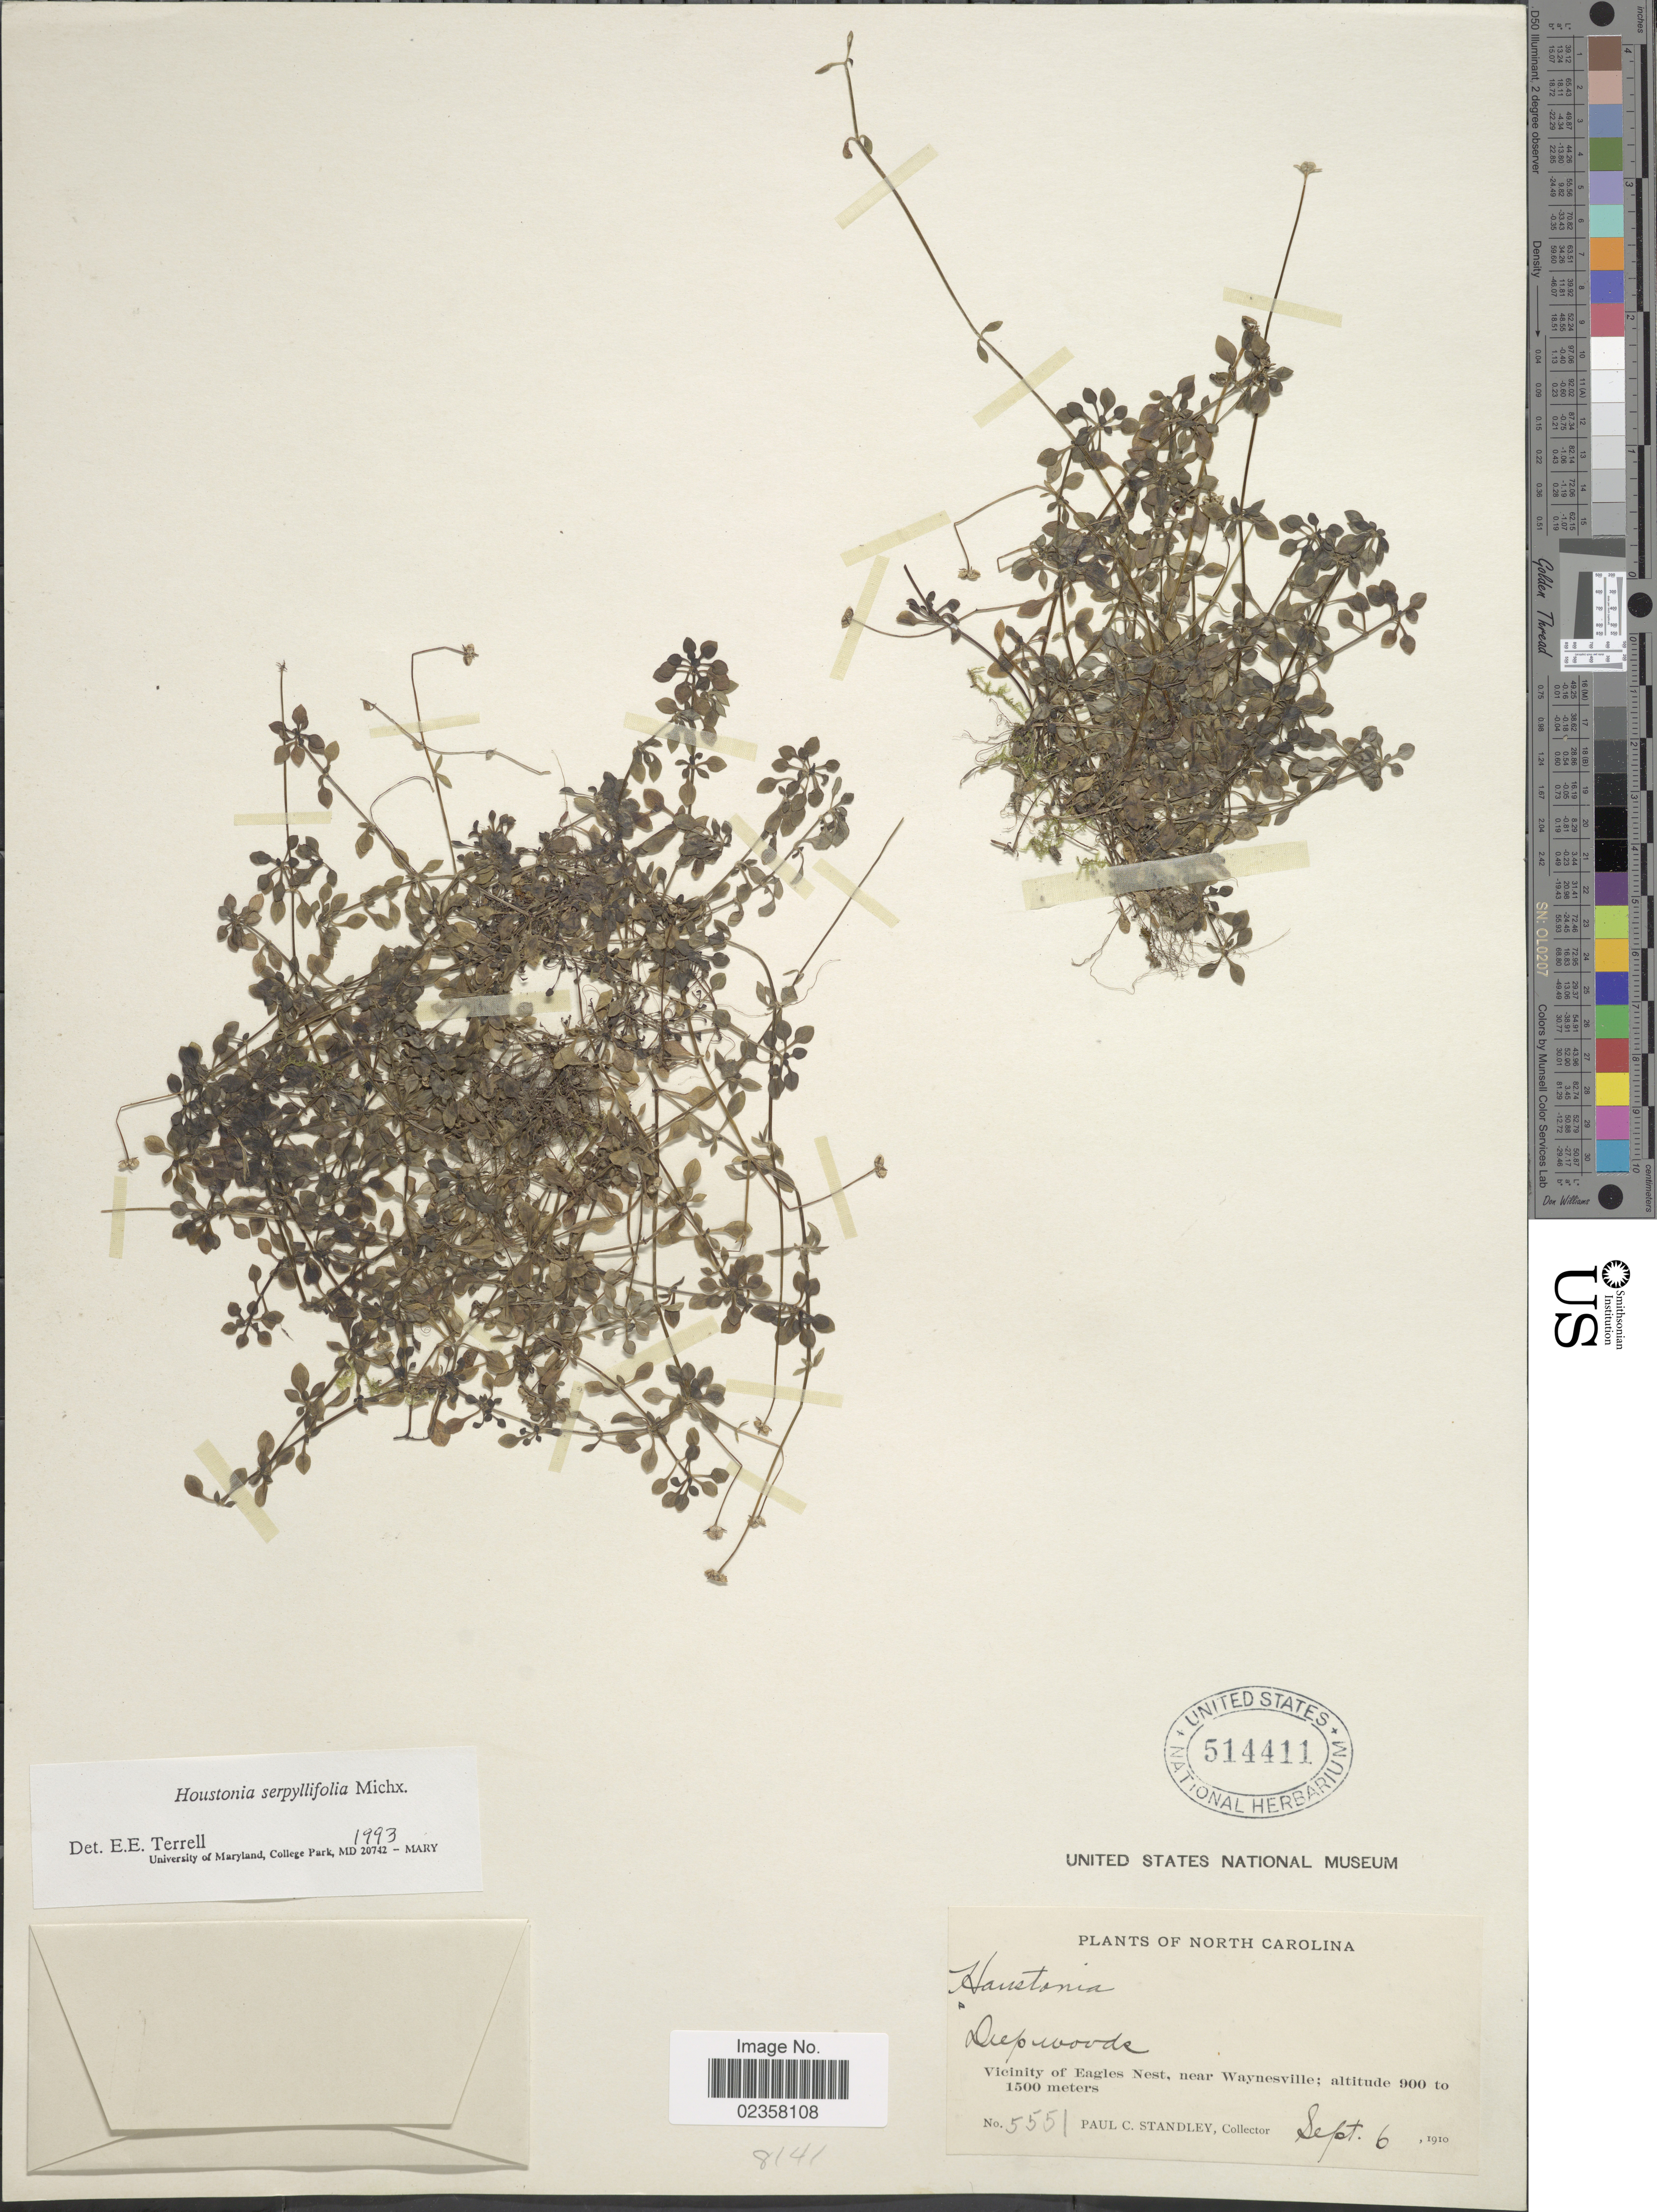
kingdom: Plantae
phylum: Tracheophyta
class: Magnoliopsida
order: Gentianales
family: Rubiaceae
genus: Houstonia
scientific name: Houstonia serpyllifolia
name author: Michx.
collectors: P. C. Standley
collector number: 5551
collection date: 1910-09-06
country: United States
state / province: North Carolina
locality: Vicinity of Eagles Nest, near Waynesville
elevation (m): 900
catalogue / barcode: US 514411